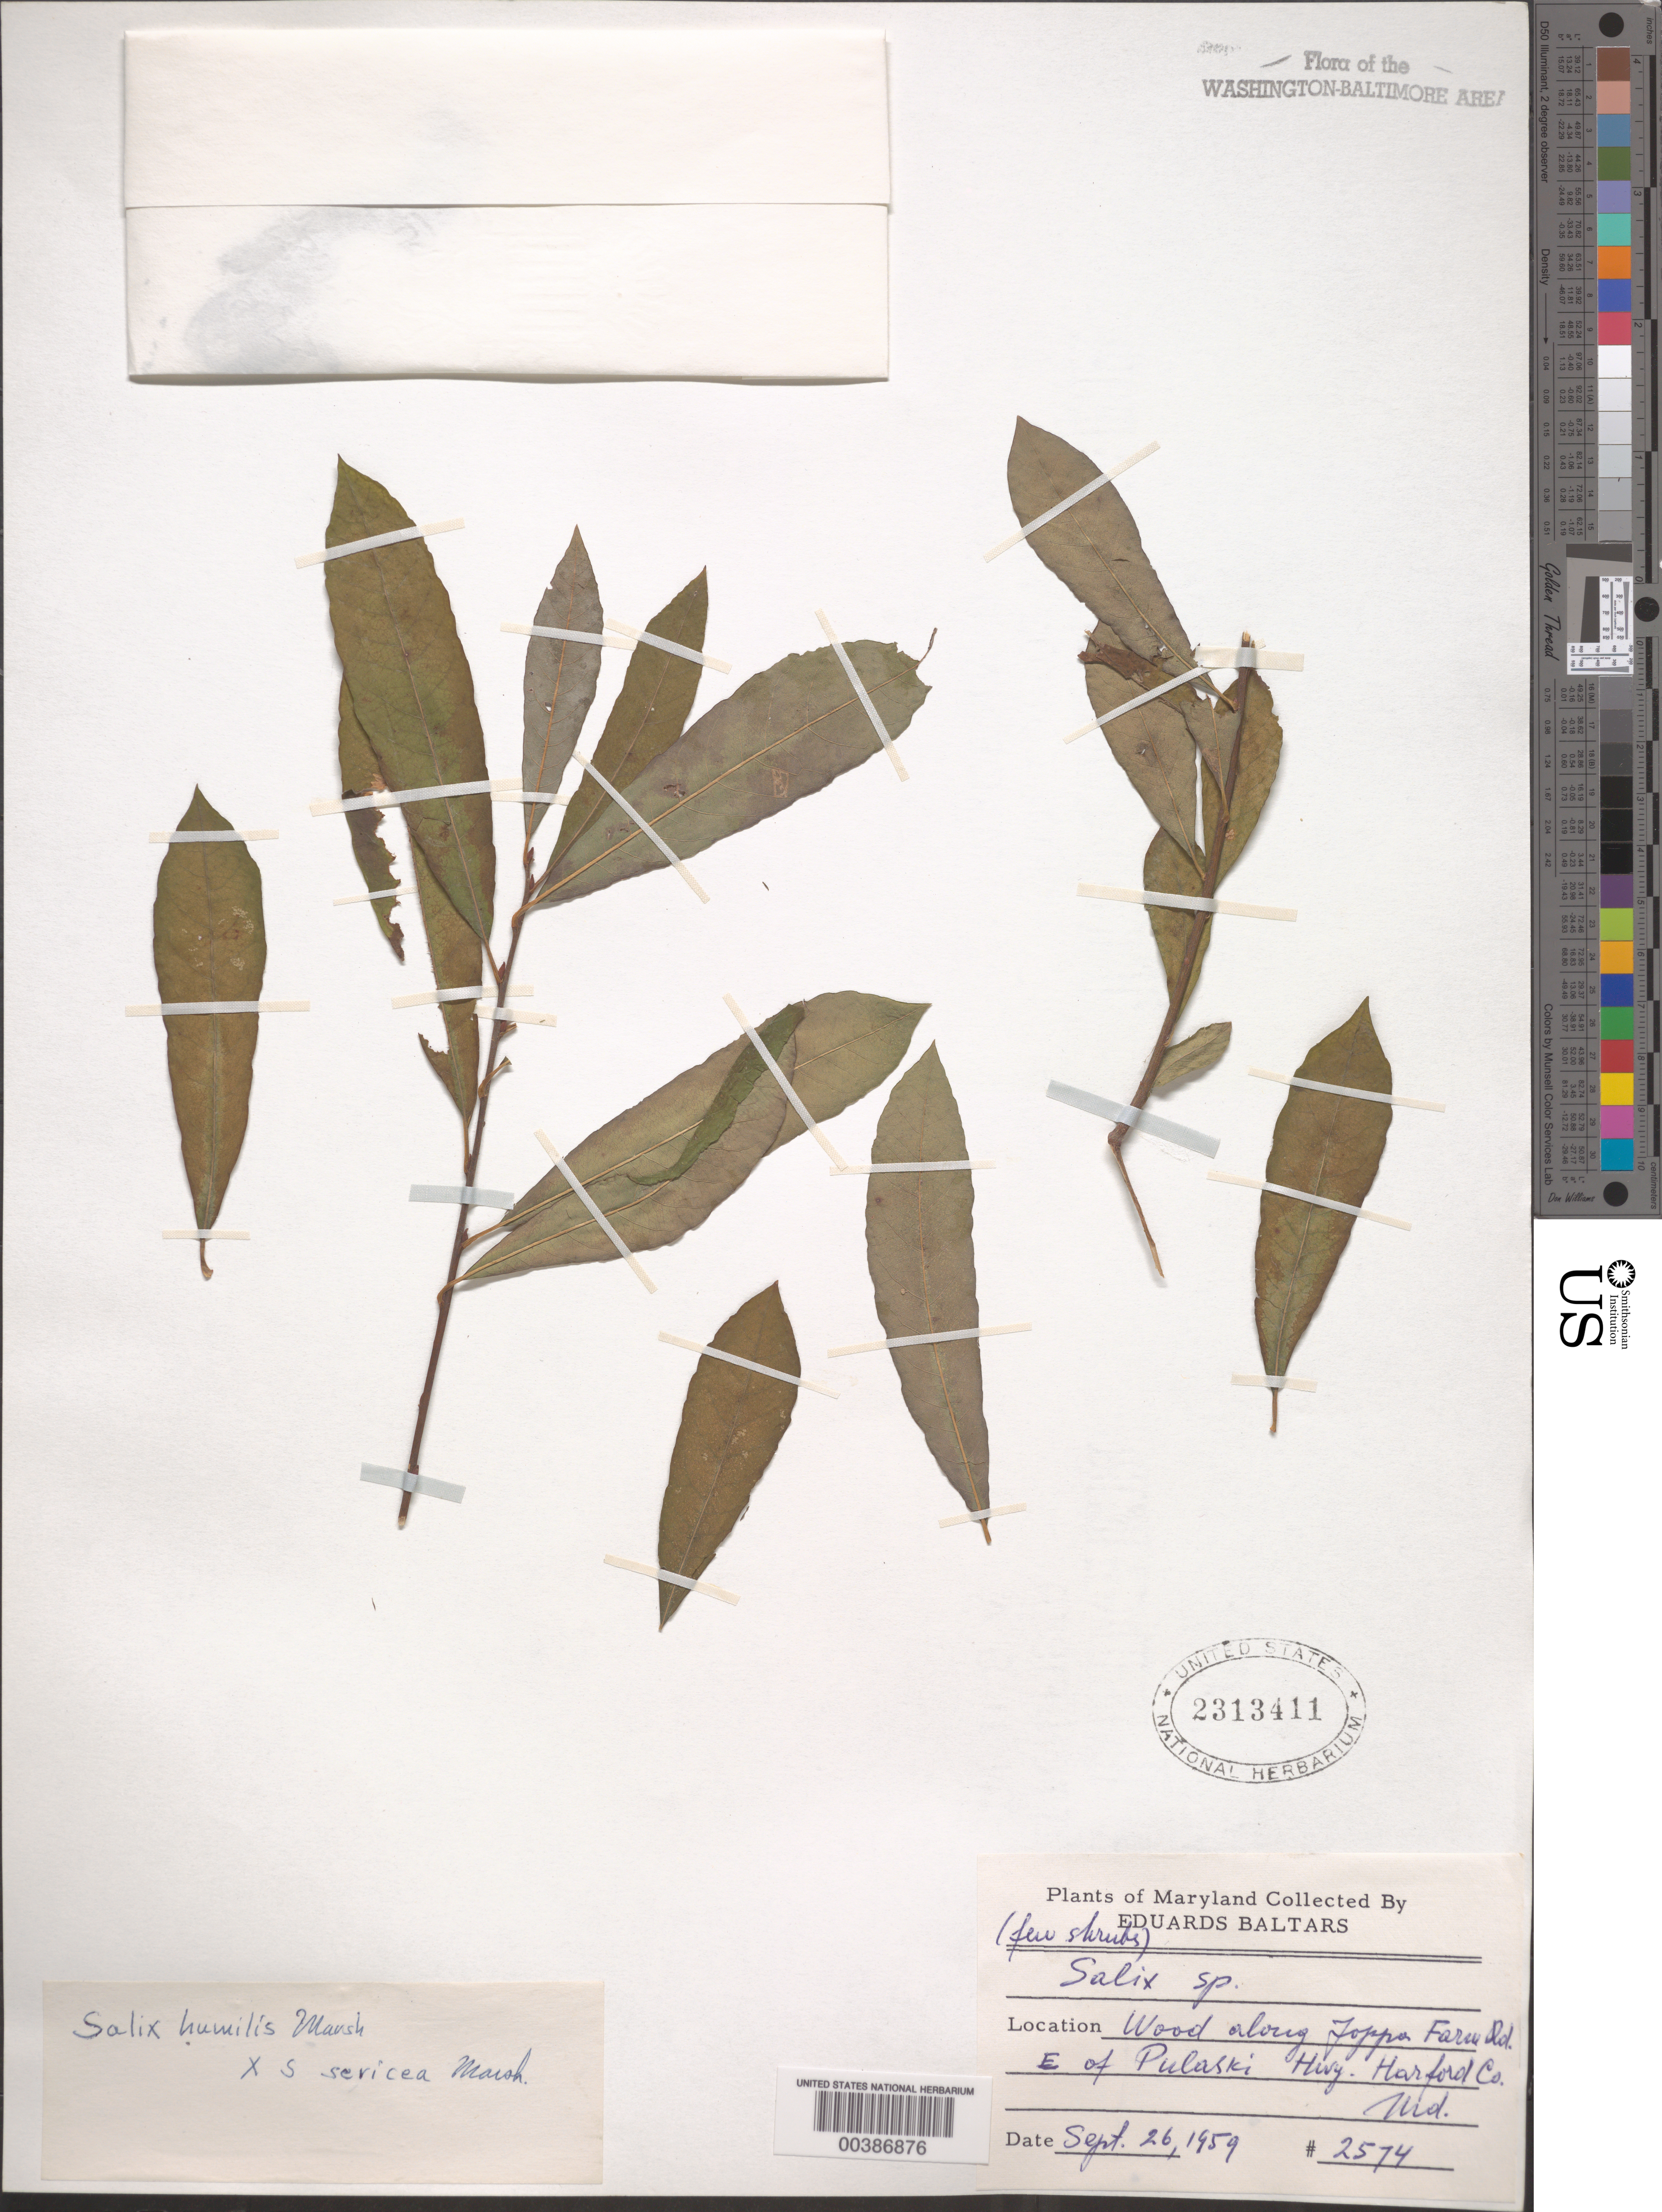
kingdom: Plantae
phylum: Tracheophyta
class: Magnoliopsida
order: Malpighiales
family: Salicaceae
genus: Salix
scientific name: Salix humilis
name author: Marshall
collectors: E. Baltars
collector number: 2574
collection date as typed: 26 Sep 1959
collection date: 1959-09-26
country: United States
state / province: Maryland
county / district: Harford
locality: Joppa Farm road, east of Pulaski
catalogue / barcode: US 2313411